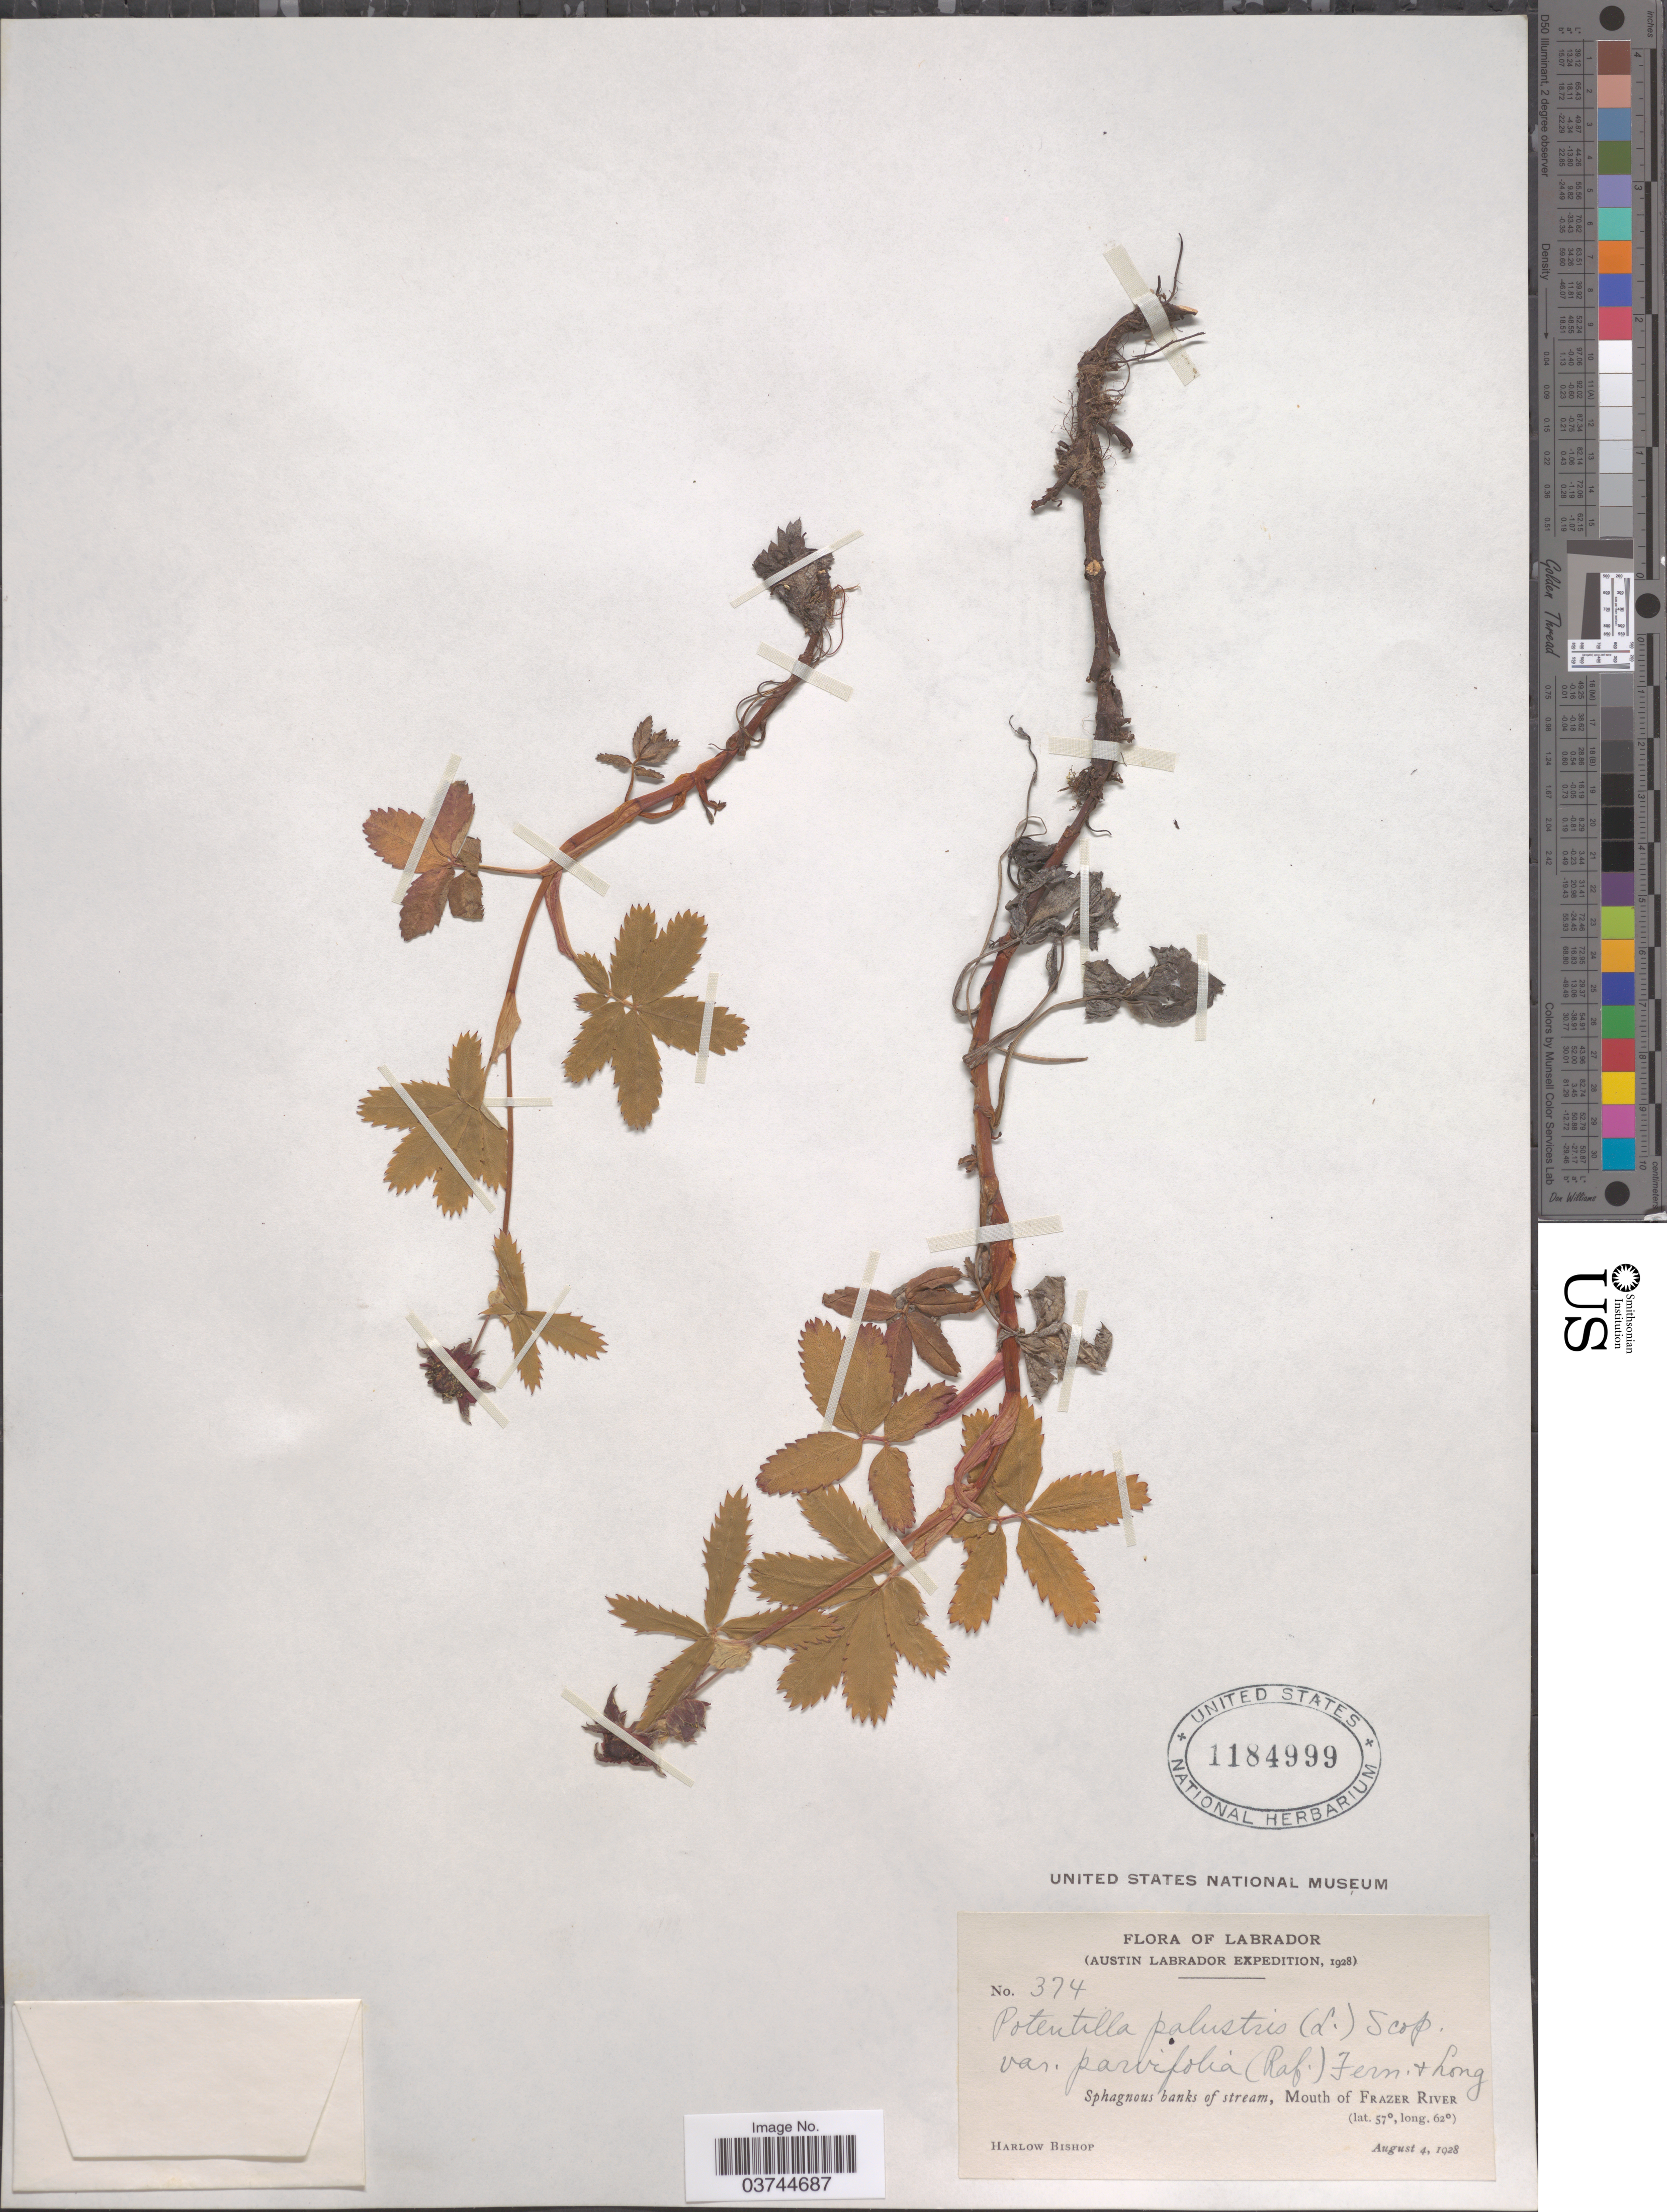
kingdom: Plantae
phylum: Tracheophyta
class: Magnoliopsida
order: Rosales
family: Rosaceae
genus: Comarum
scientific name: Comarum palustre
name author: L.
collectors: H. Bishop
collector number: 374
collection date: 1928-08-04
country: Canada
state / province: Newfoundland and Labrador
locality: Labrador. Mouth of Frazer River.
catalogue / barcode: US 1184999